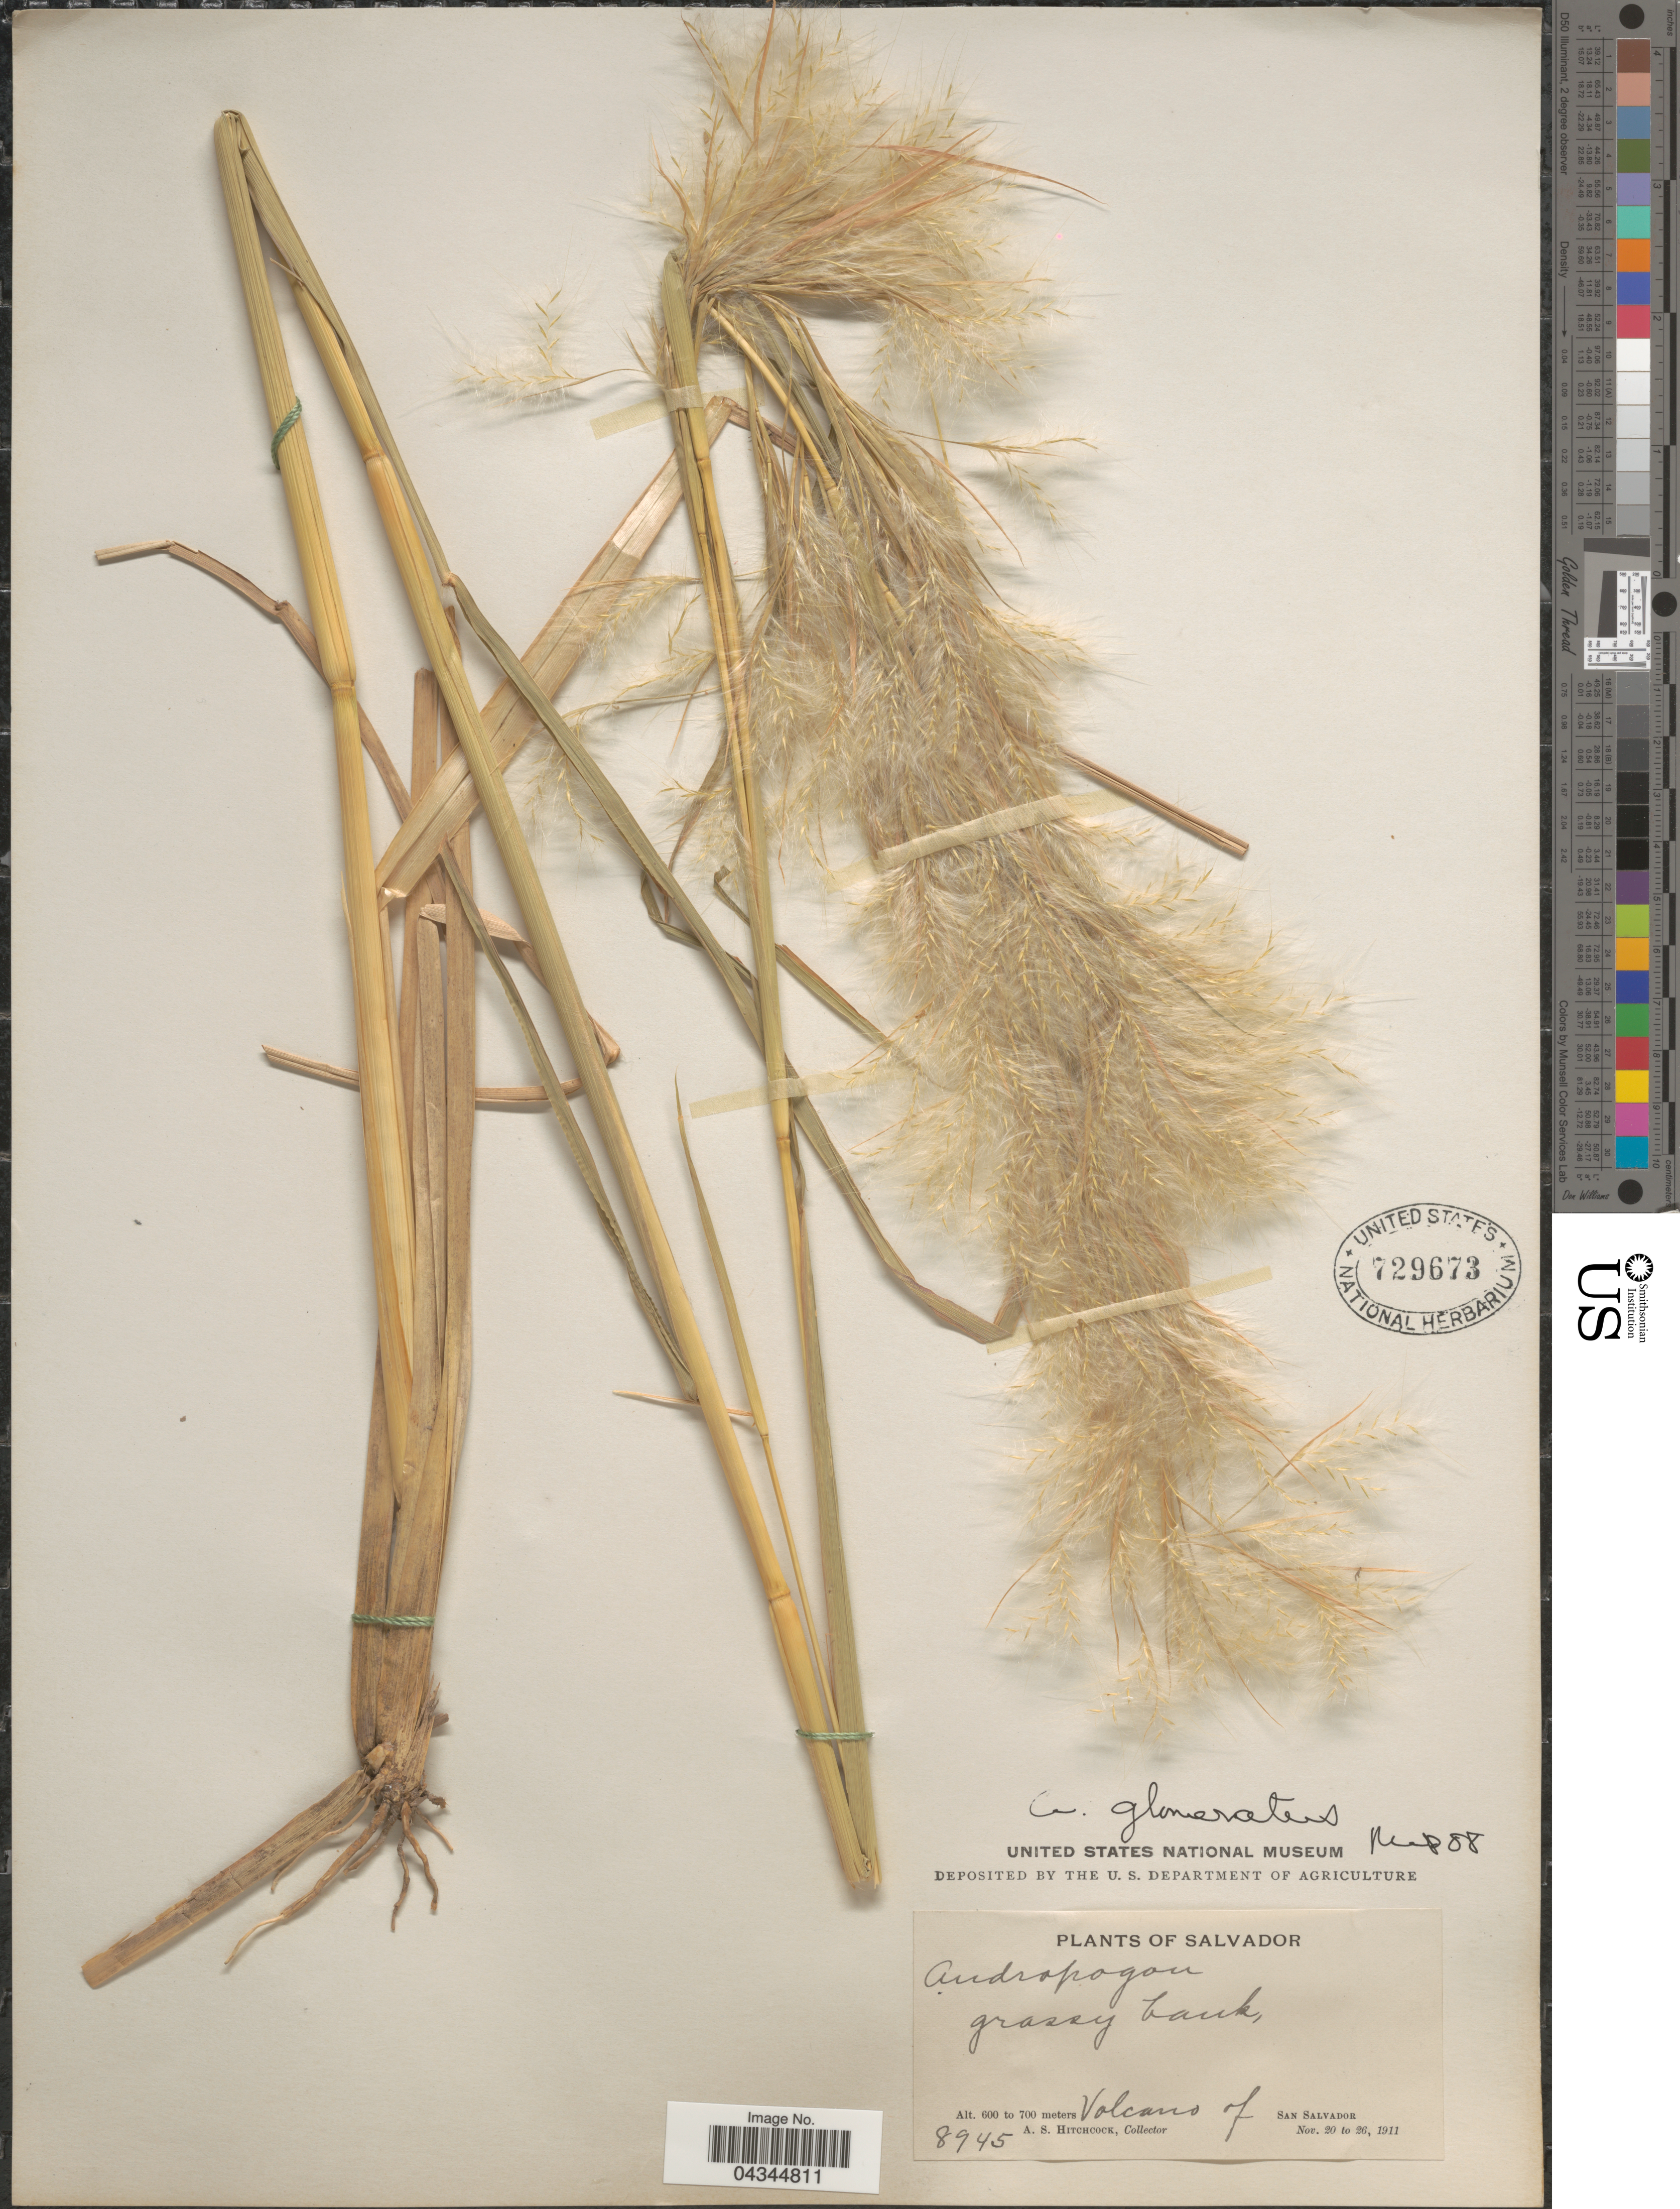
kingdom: Plantae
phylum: Tracheophyta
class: Liliopsida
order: Poales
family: Poaceae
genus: Andropogon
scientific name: Andropogon glomeratus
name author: (Walter) Britton et al.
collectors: A. S. Hitchcock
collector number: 8945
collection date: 1911-11-20/1911-11-26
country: El Salvador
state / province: San Salvador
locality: Grassy bank, Volcano of San Salvador.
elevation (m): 600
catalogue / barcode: US 729673